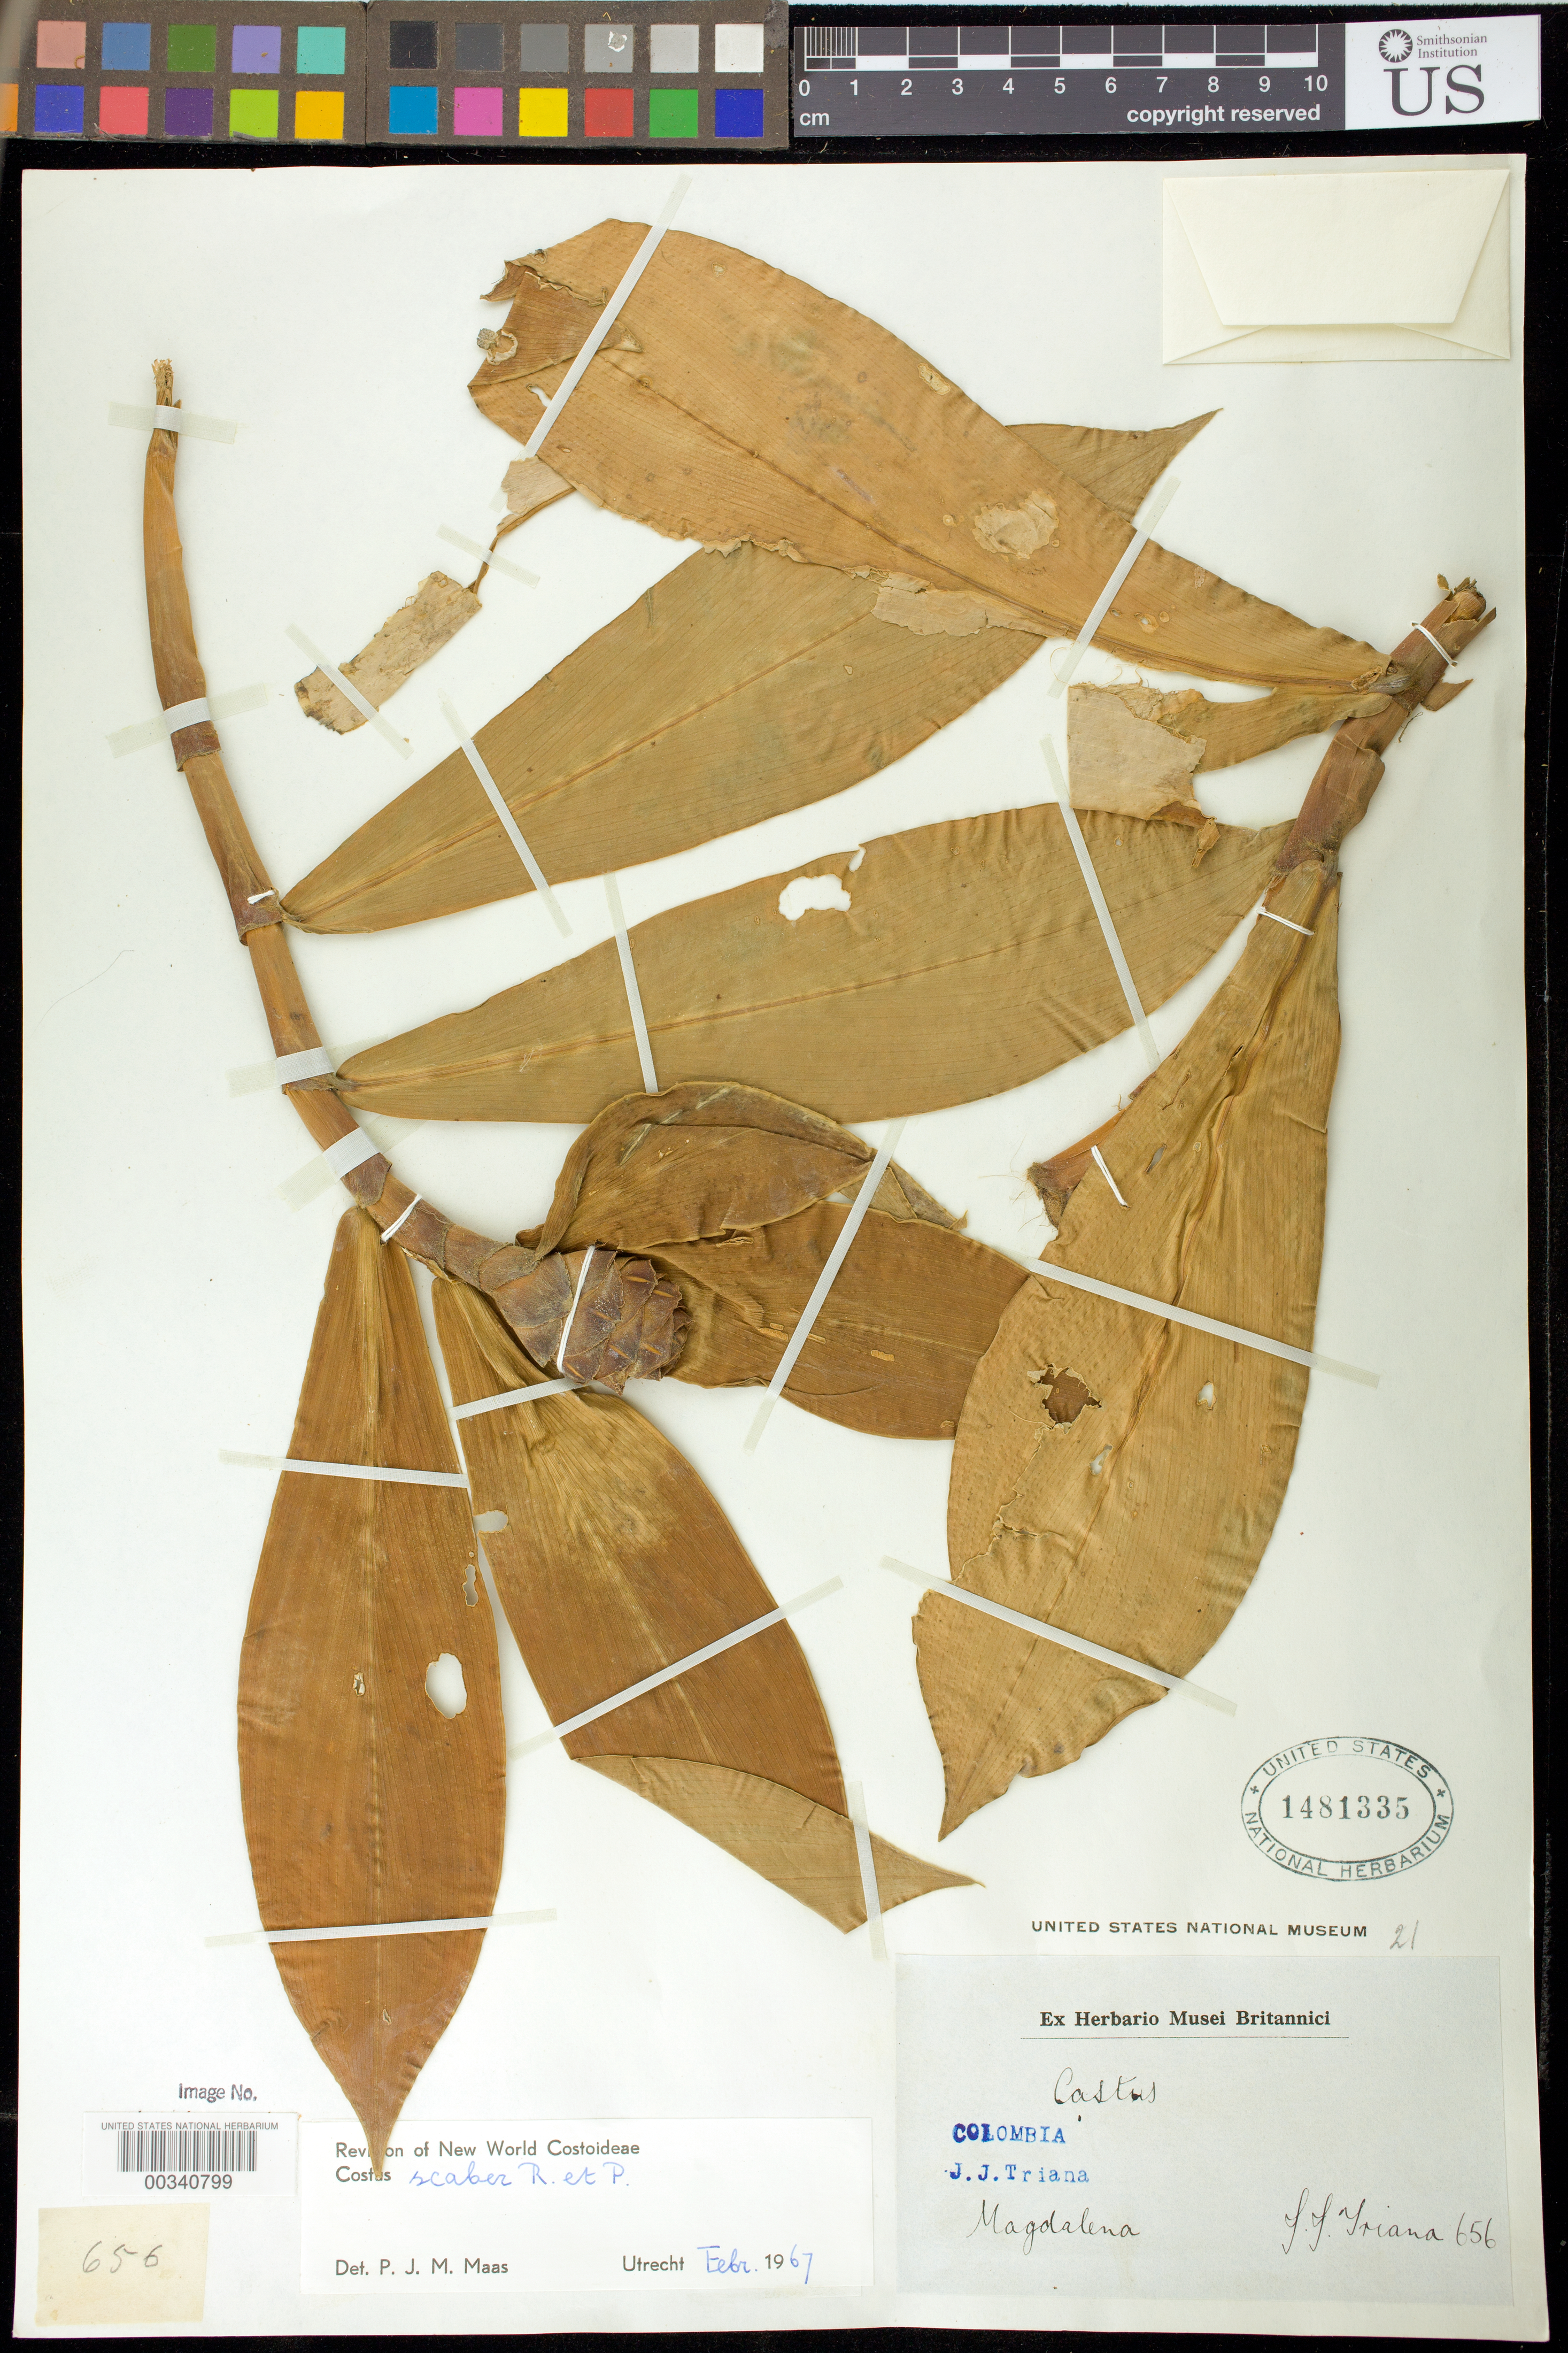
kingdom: Plantae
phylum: Tracheophyta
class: Liliopsida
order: Zingiberales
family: Costaceae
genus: Costus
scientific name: Costus scaber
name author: Ruiz & Pav.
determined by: Maas, Paul J. M.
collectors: J. J. Triana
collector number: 656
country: Colombia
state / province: Magdalena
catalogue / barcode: US 1481335